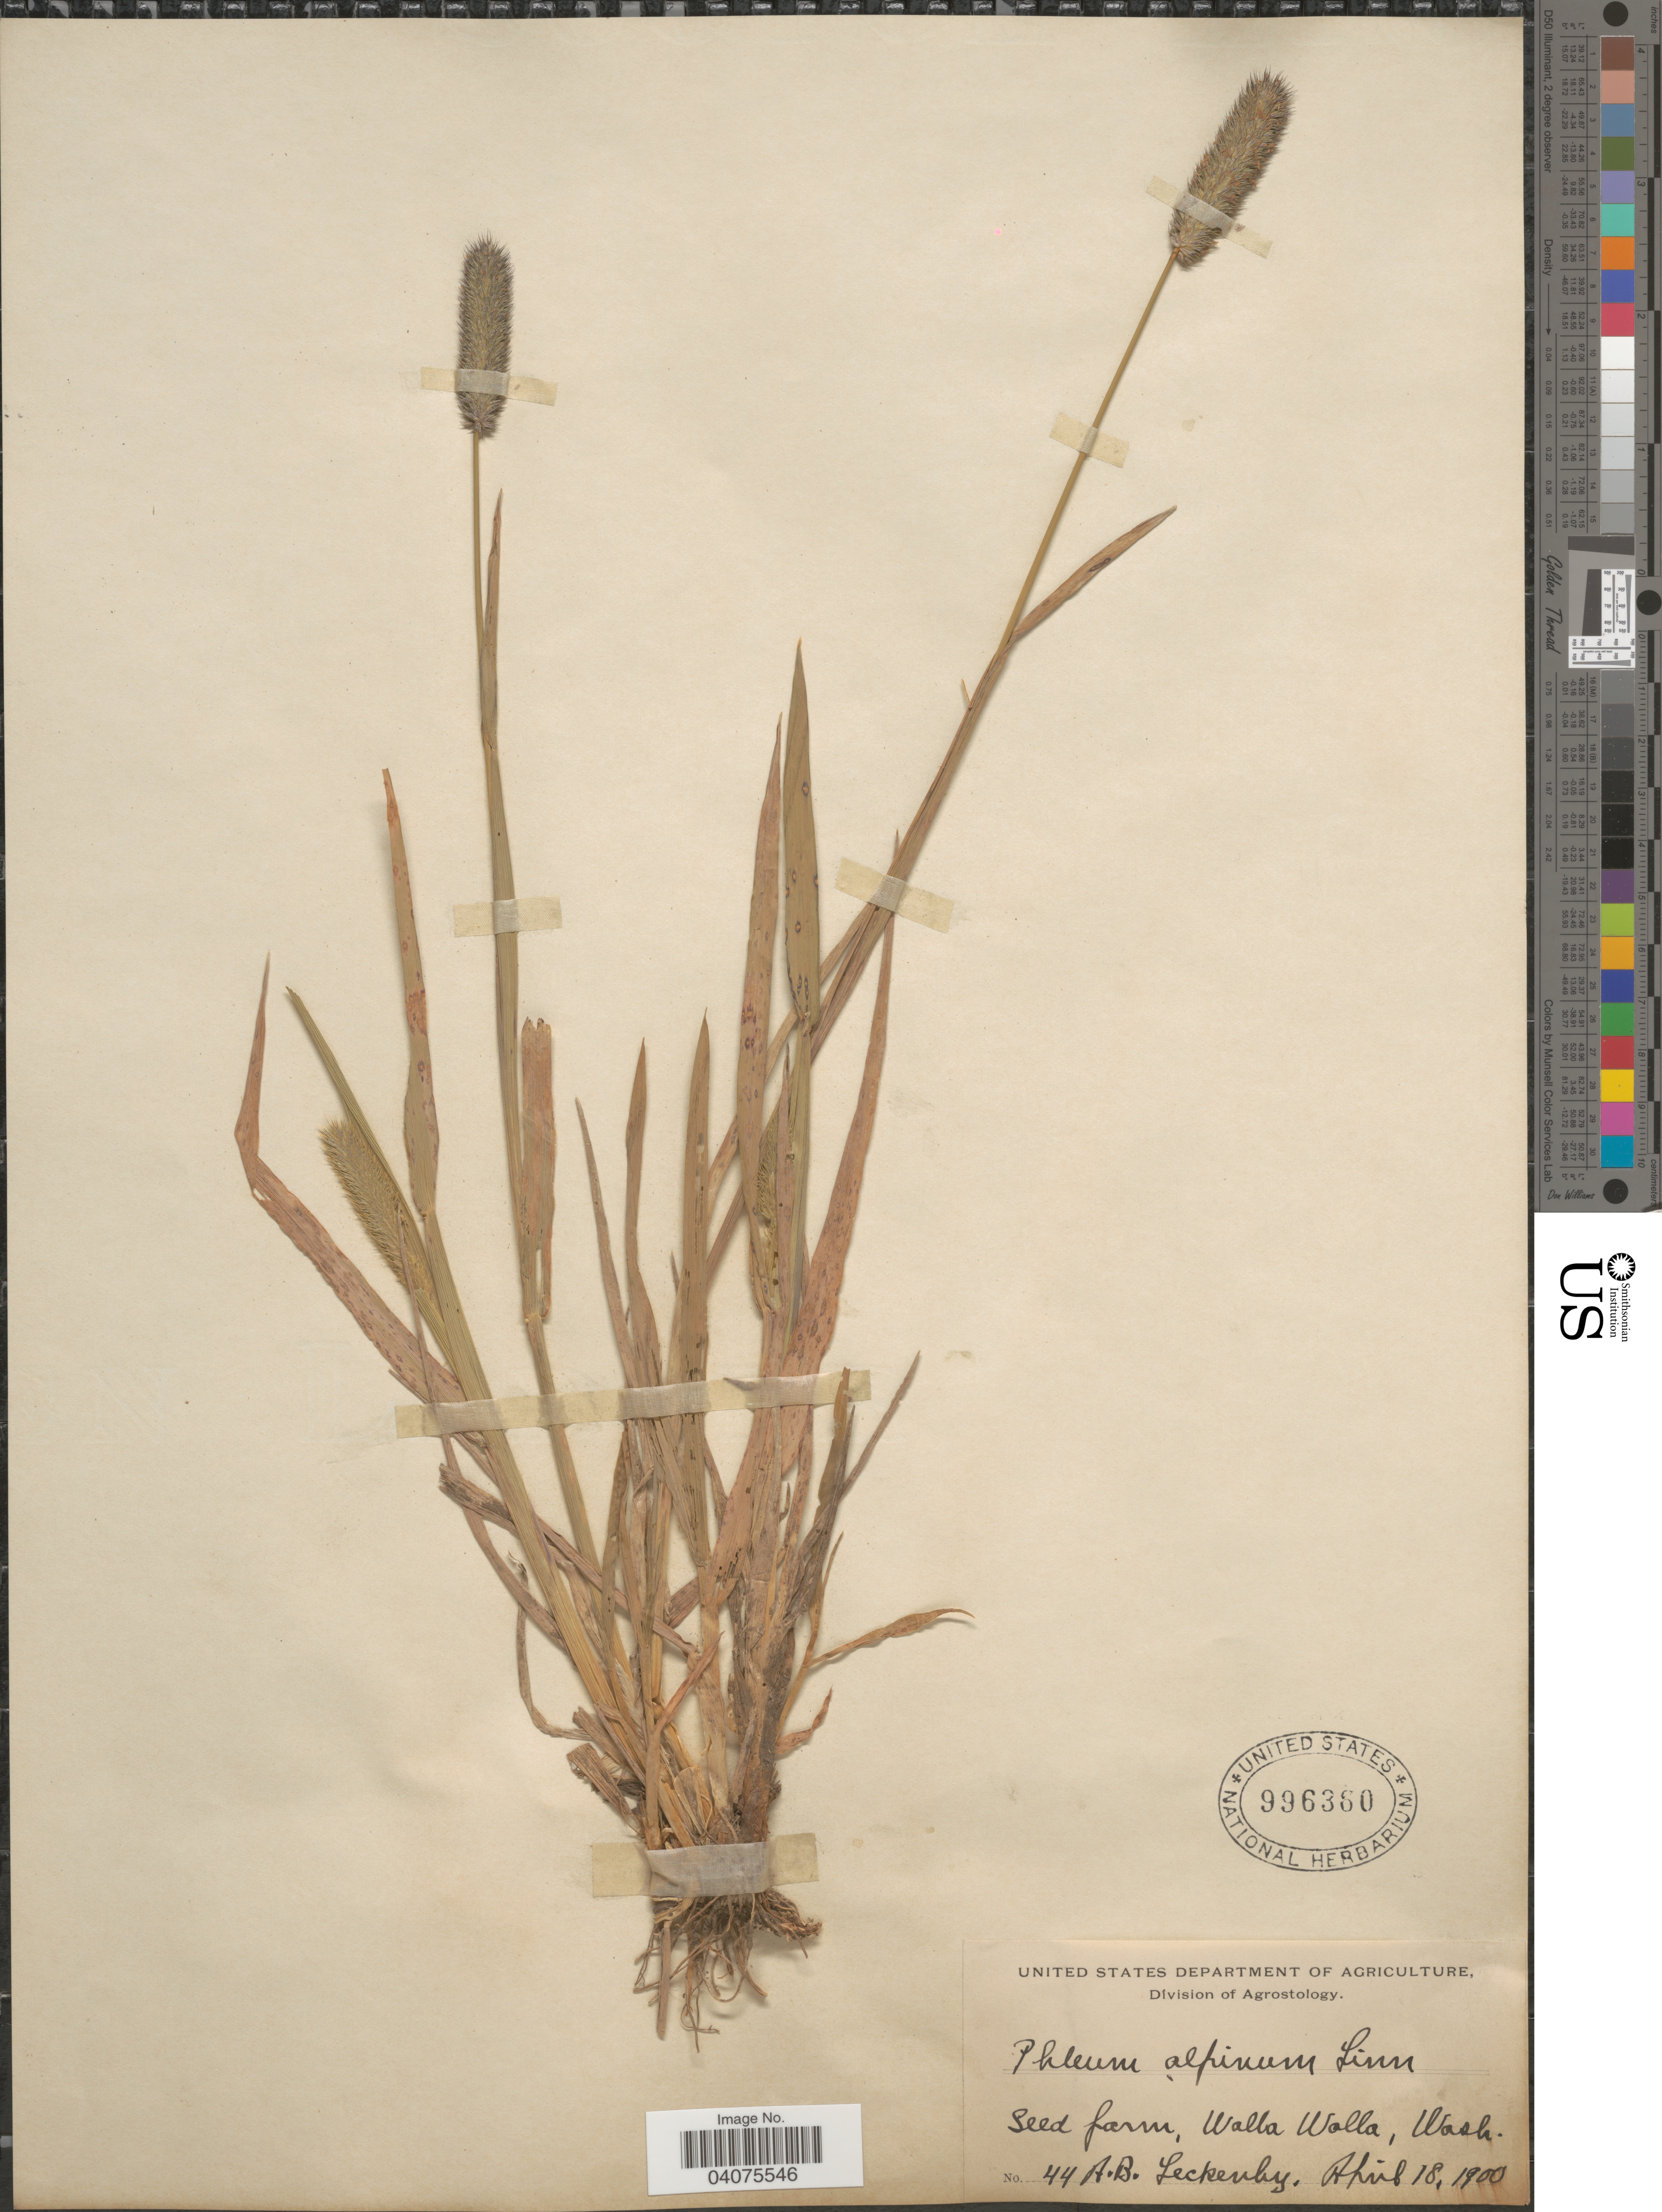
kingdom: Plantae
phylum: Tracheophyta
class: Liliopsida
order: Poales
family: Poaceae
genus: Phleum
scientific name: Phleum alpinum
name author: L.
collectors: A. Leckenby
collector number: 44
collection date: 1900-04-18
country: United States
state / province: Washington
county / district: Walla Walla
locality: Walla Walla.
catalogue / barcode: US 996360